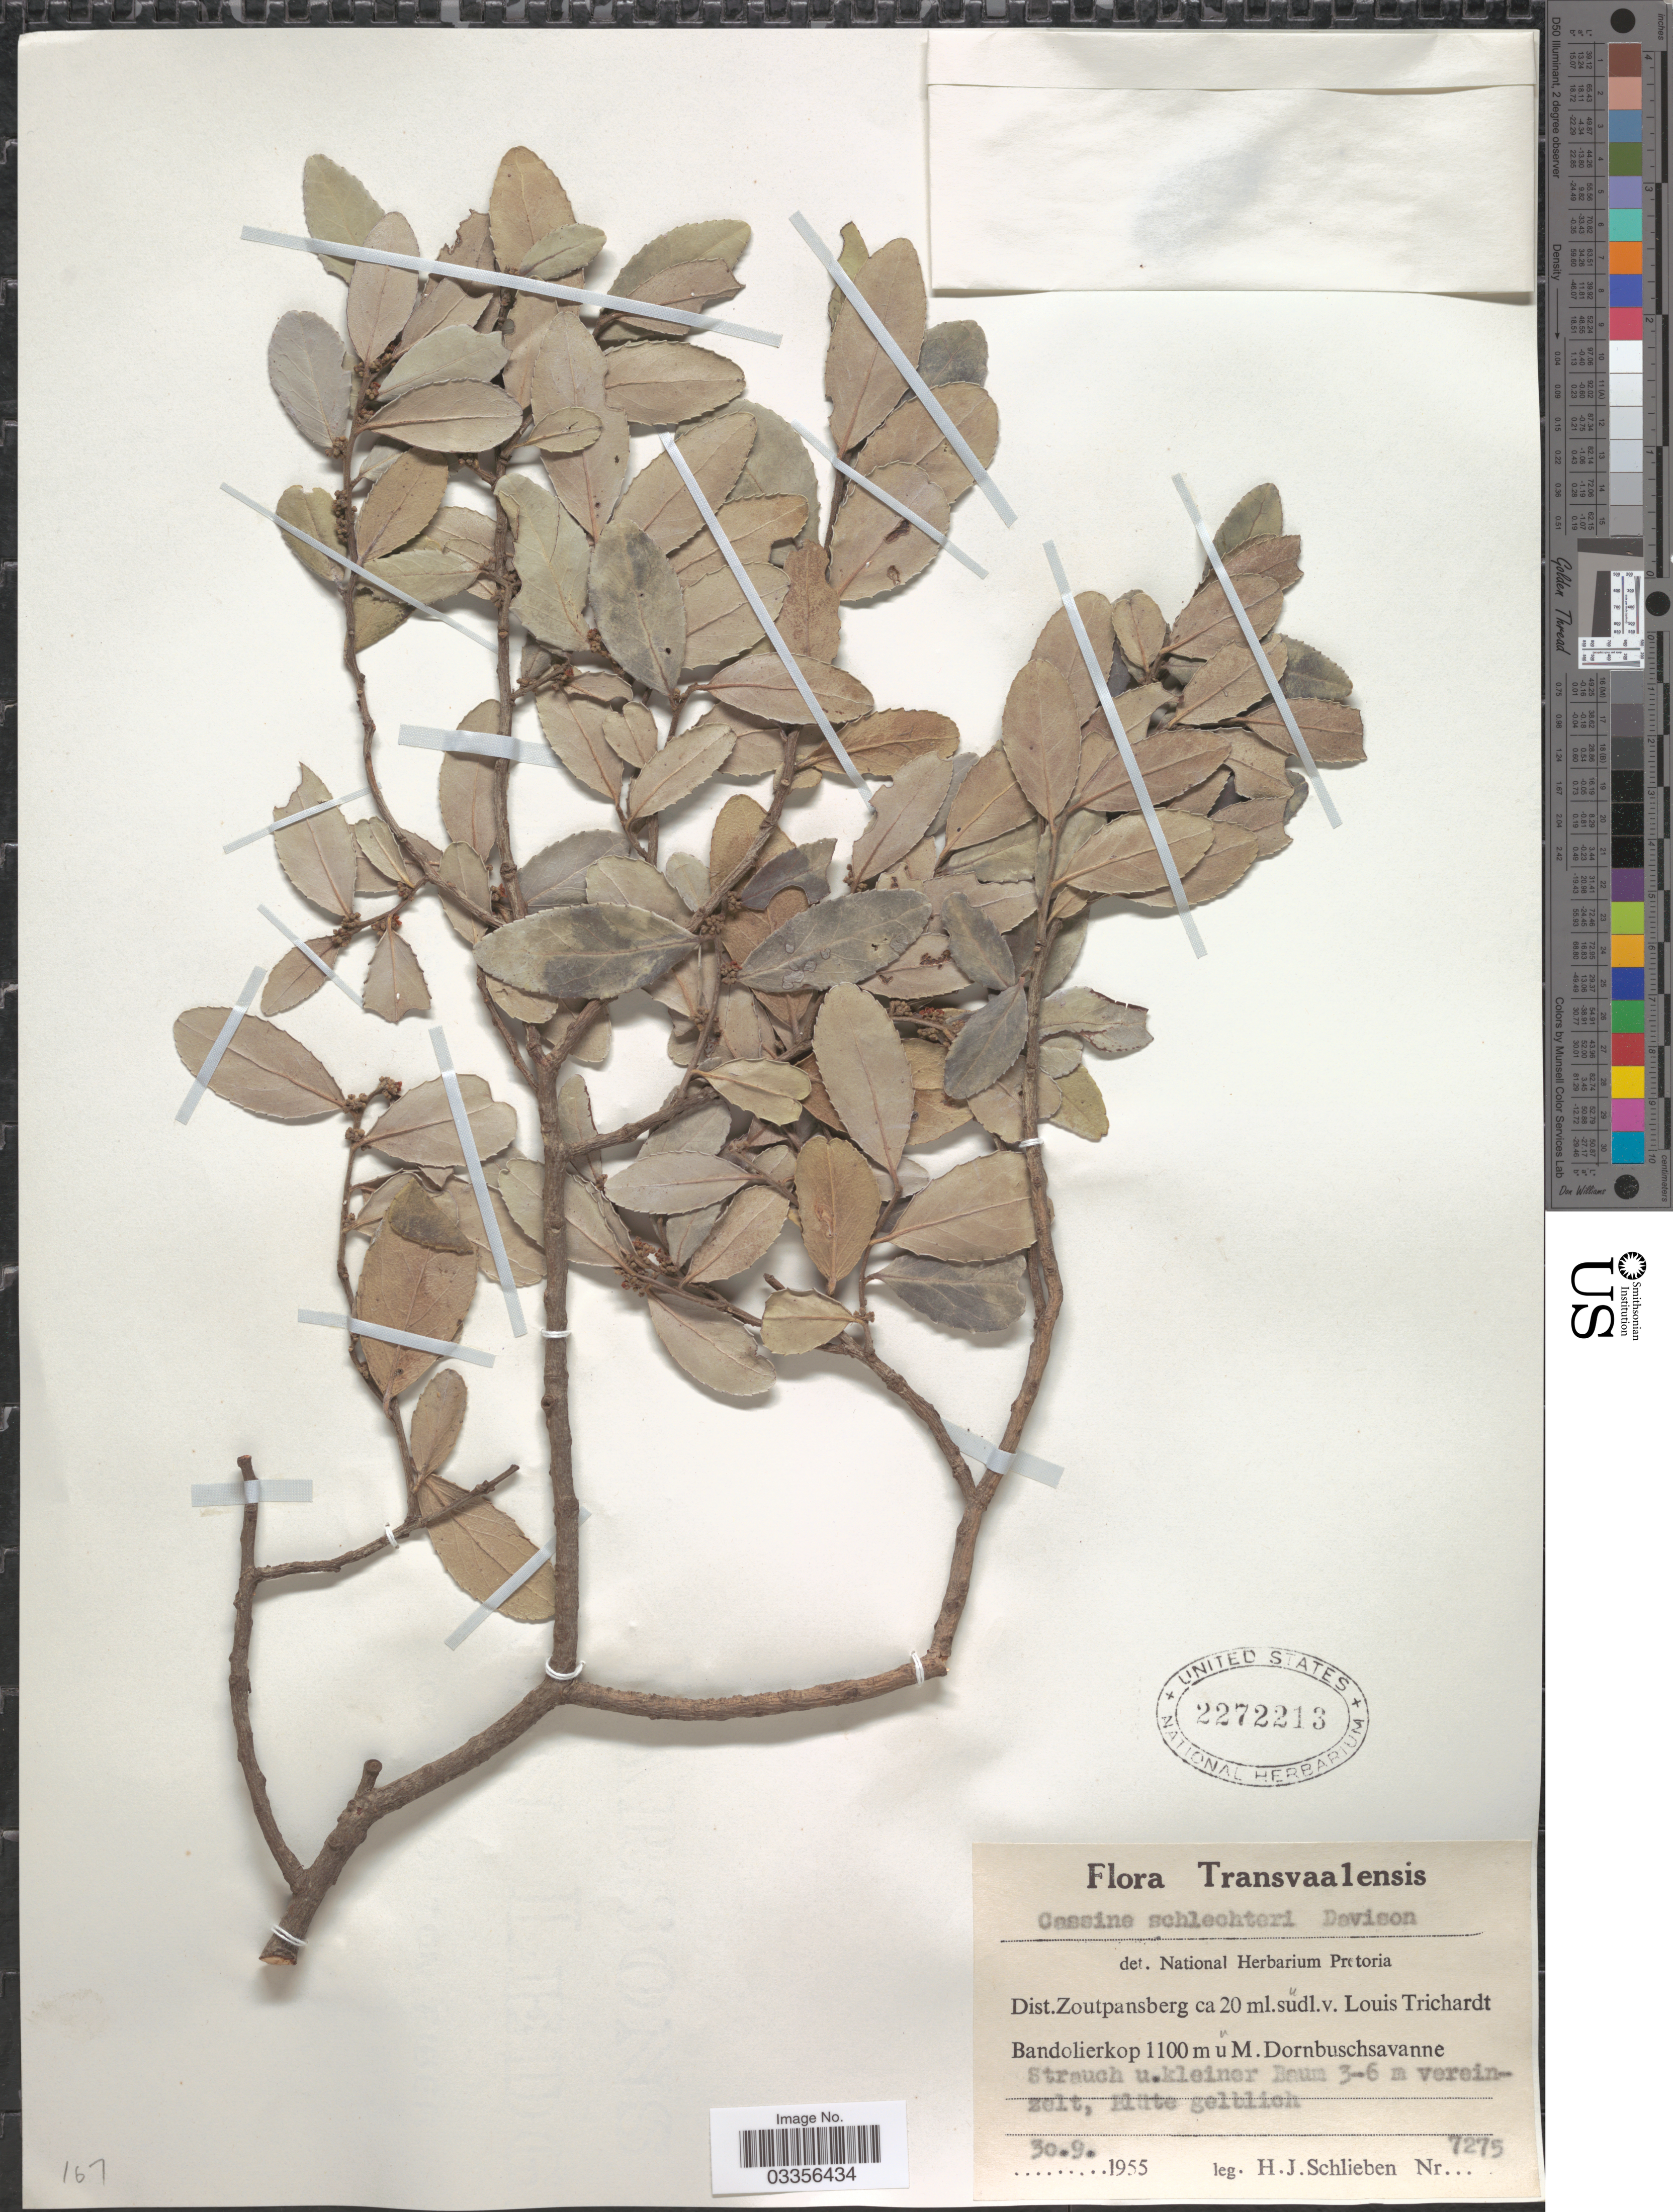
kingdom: Plantae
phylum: Tracheophyta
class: Magnoliopsida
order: Celastrales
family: Celastraceae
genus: Cassine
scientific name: Cassine schlechteri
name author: (Loes.) Davison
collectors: H. J. Schlieben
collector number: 7275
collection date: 1955-09-30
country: South Africa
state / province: Limpopo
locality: Transvaalensis. Dist. Zoutpansberg ca 20 ml. südl. v. Louis Trichardt Bandolierkop.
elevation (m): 1100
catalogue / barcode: US 2272213